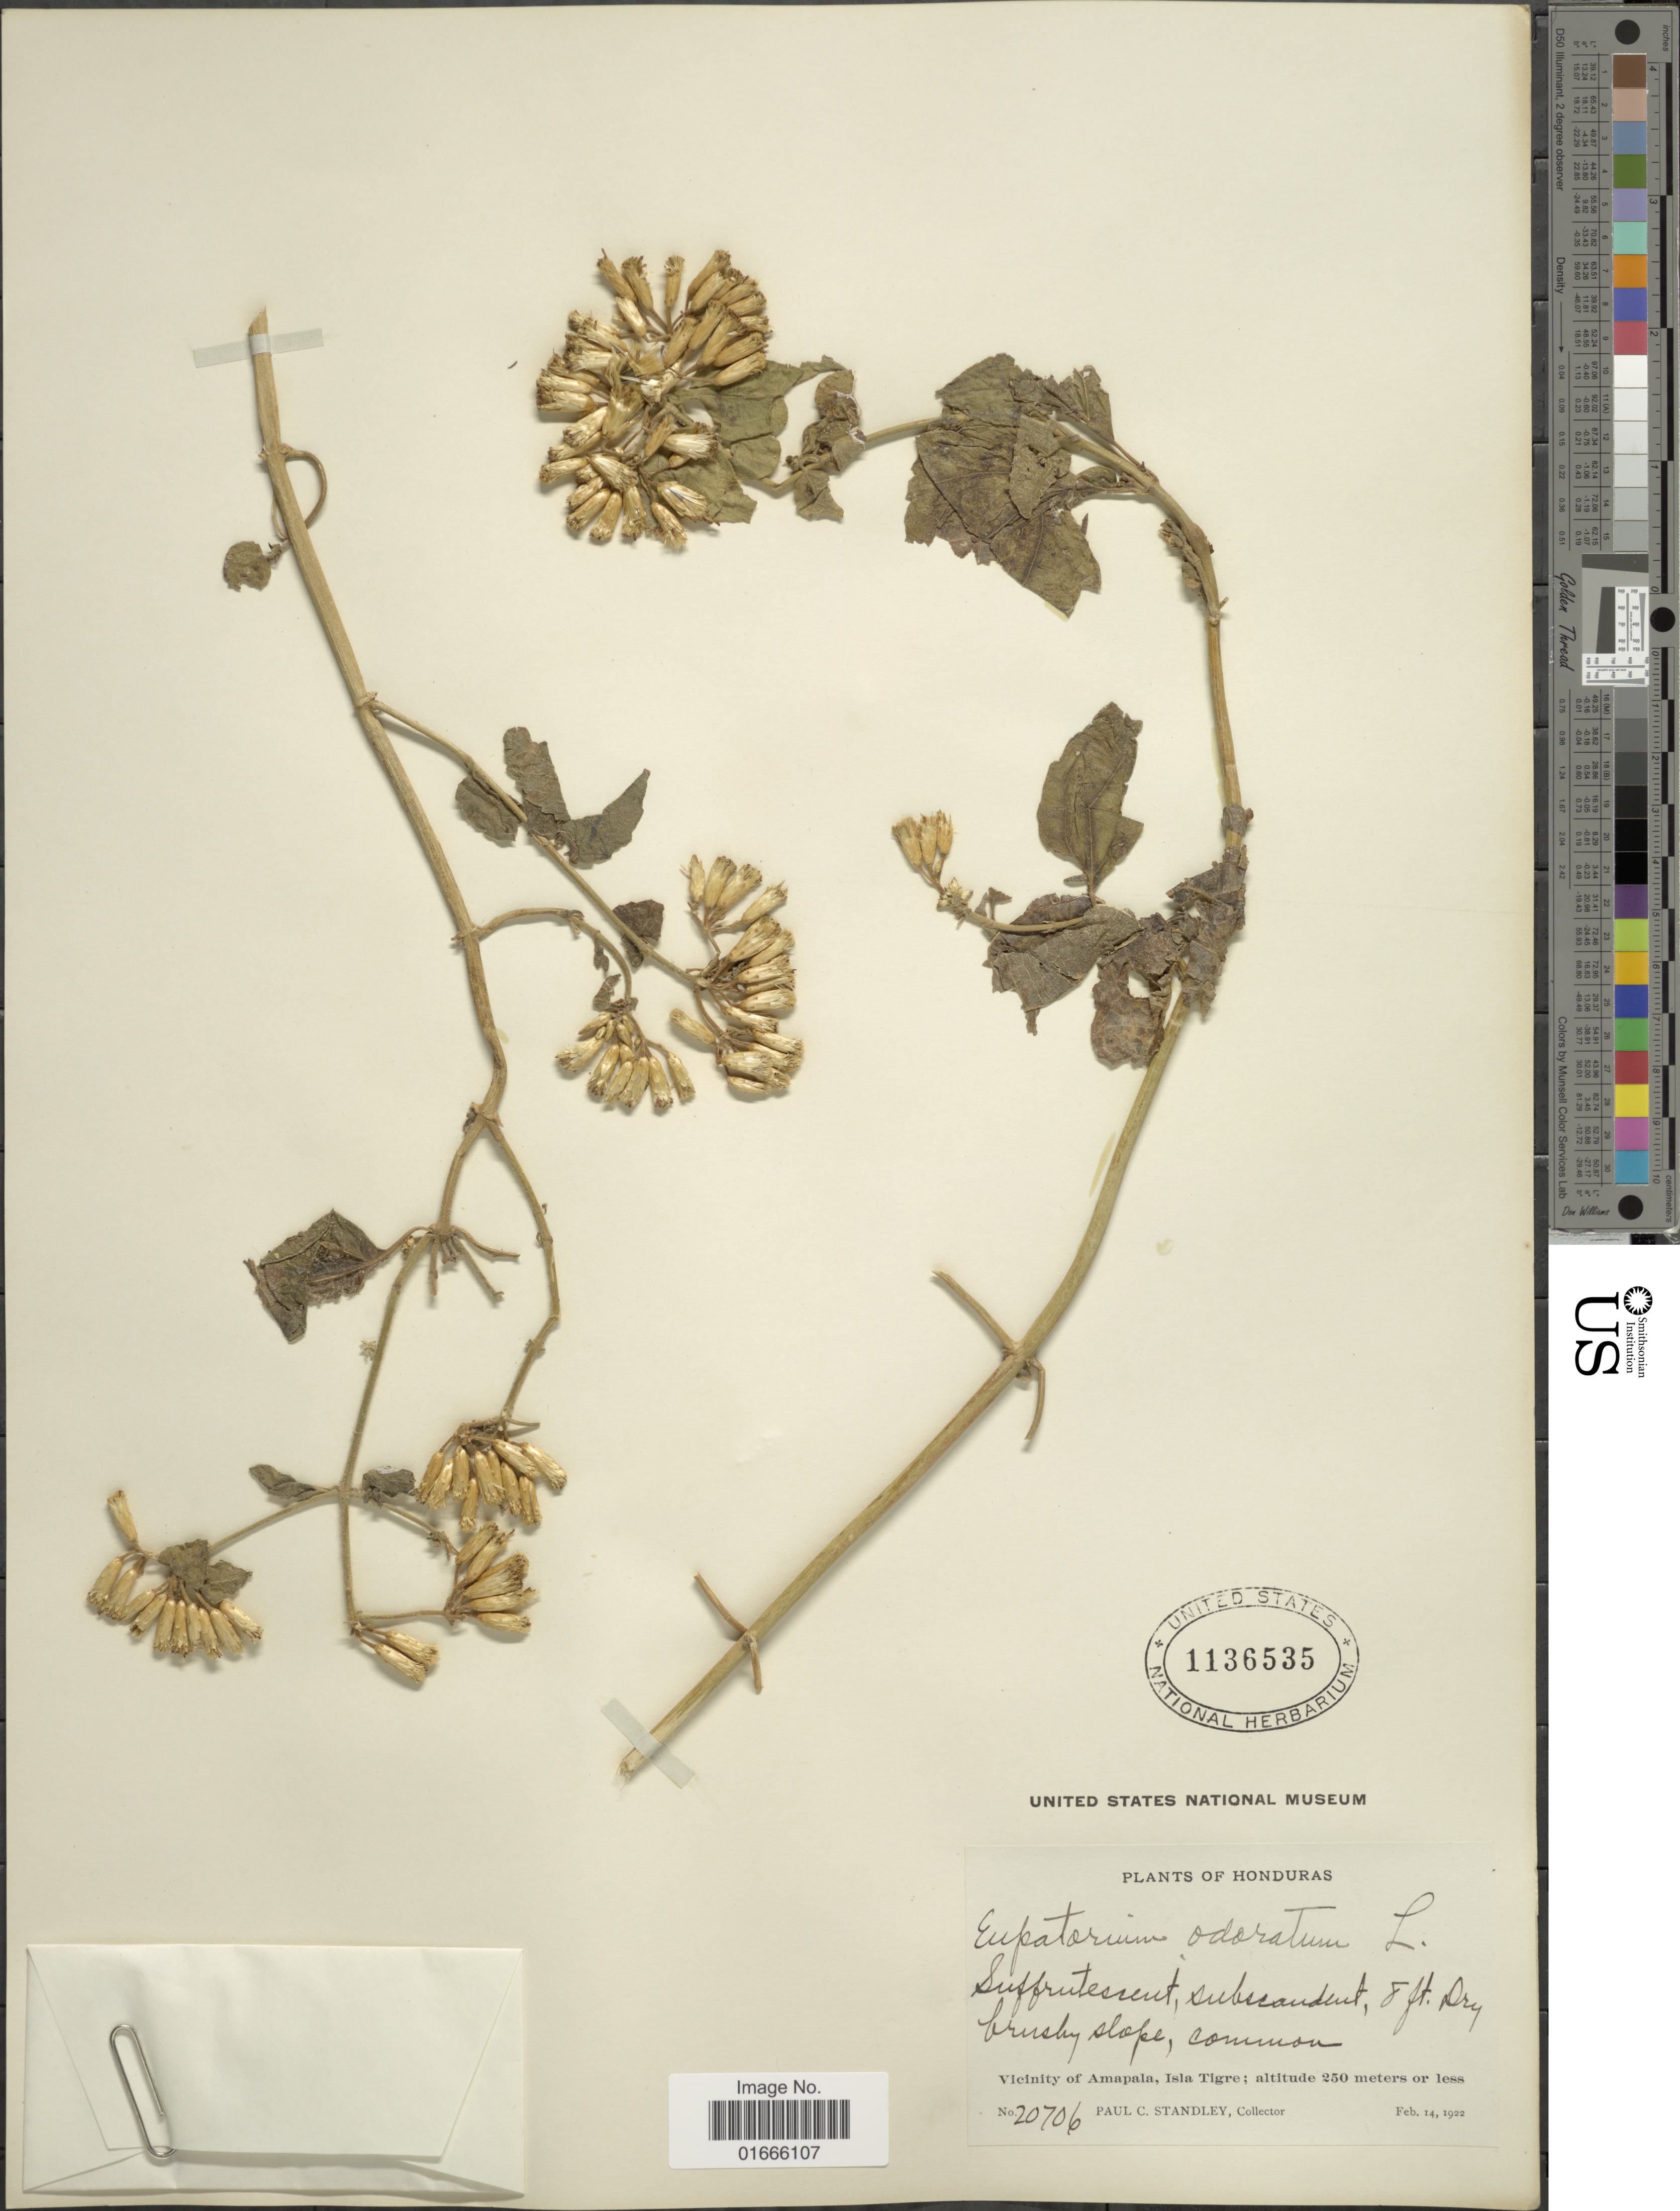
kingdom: Plantae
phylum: Tracheophyta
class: Magnoliopsida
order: Asterales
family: Asteraceae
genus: Chromolaena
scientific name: Chromolaena odorata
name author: (L.) R.M. King & H. Rob.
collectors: P. C. Standley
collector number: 20706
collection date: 1922-02-14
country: Honduras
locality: Vicinity of Amapala, Isla Tigre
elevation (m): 250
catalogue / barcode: US 113635